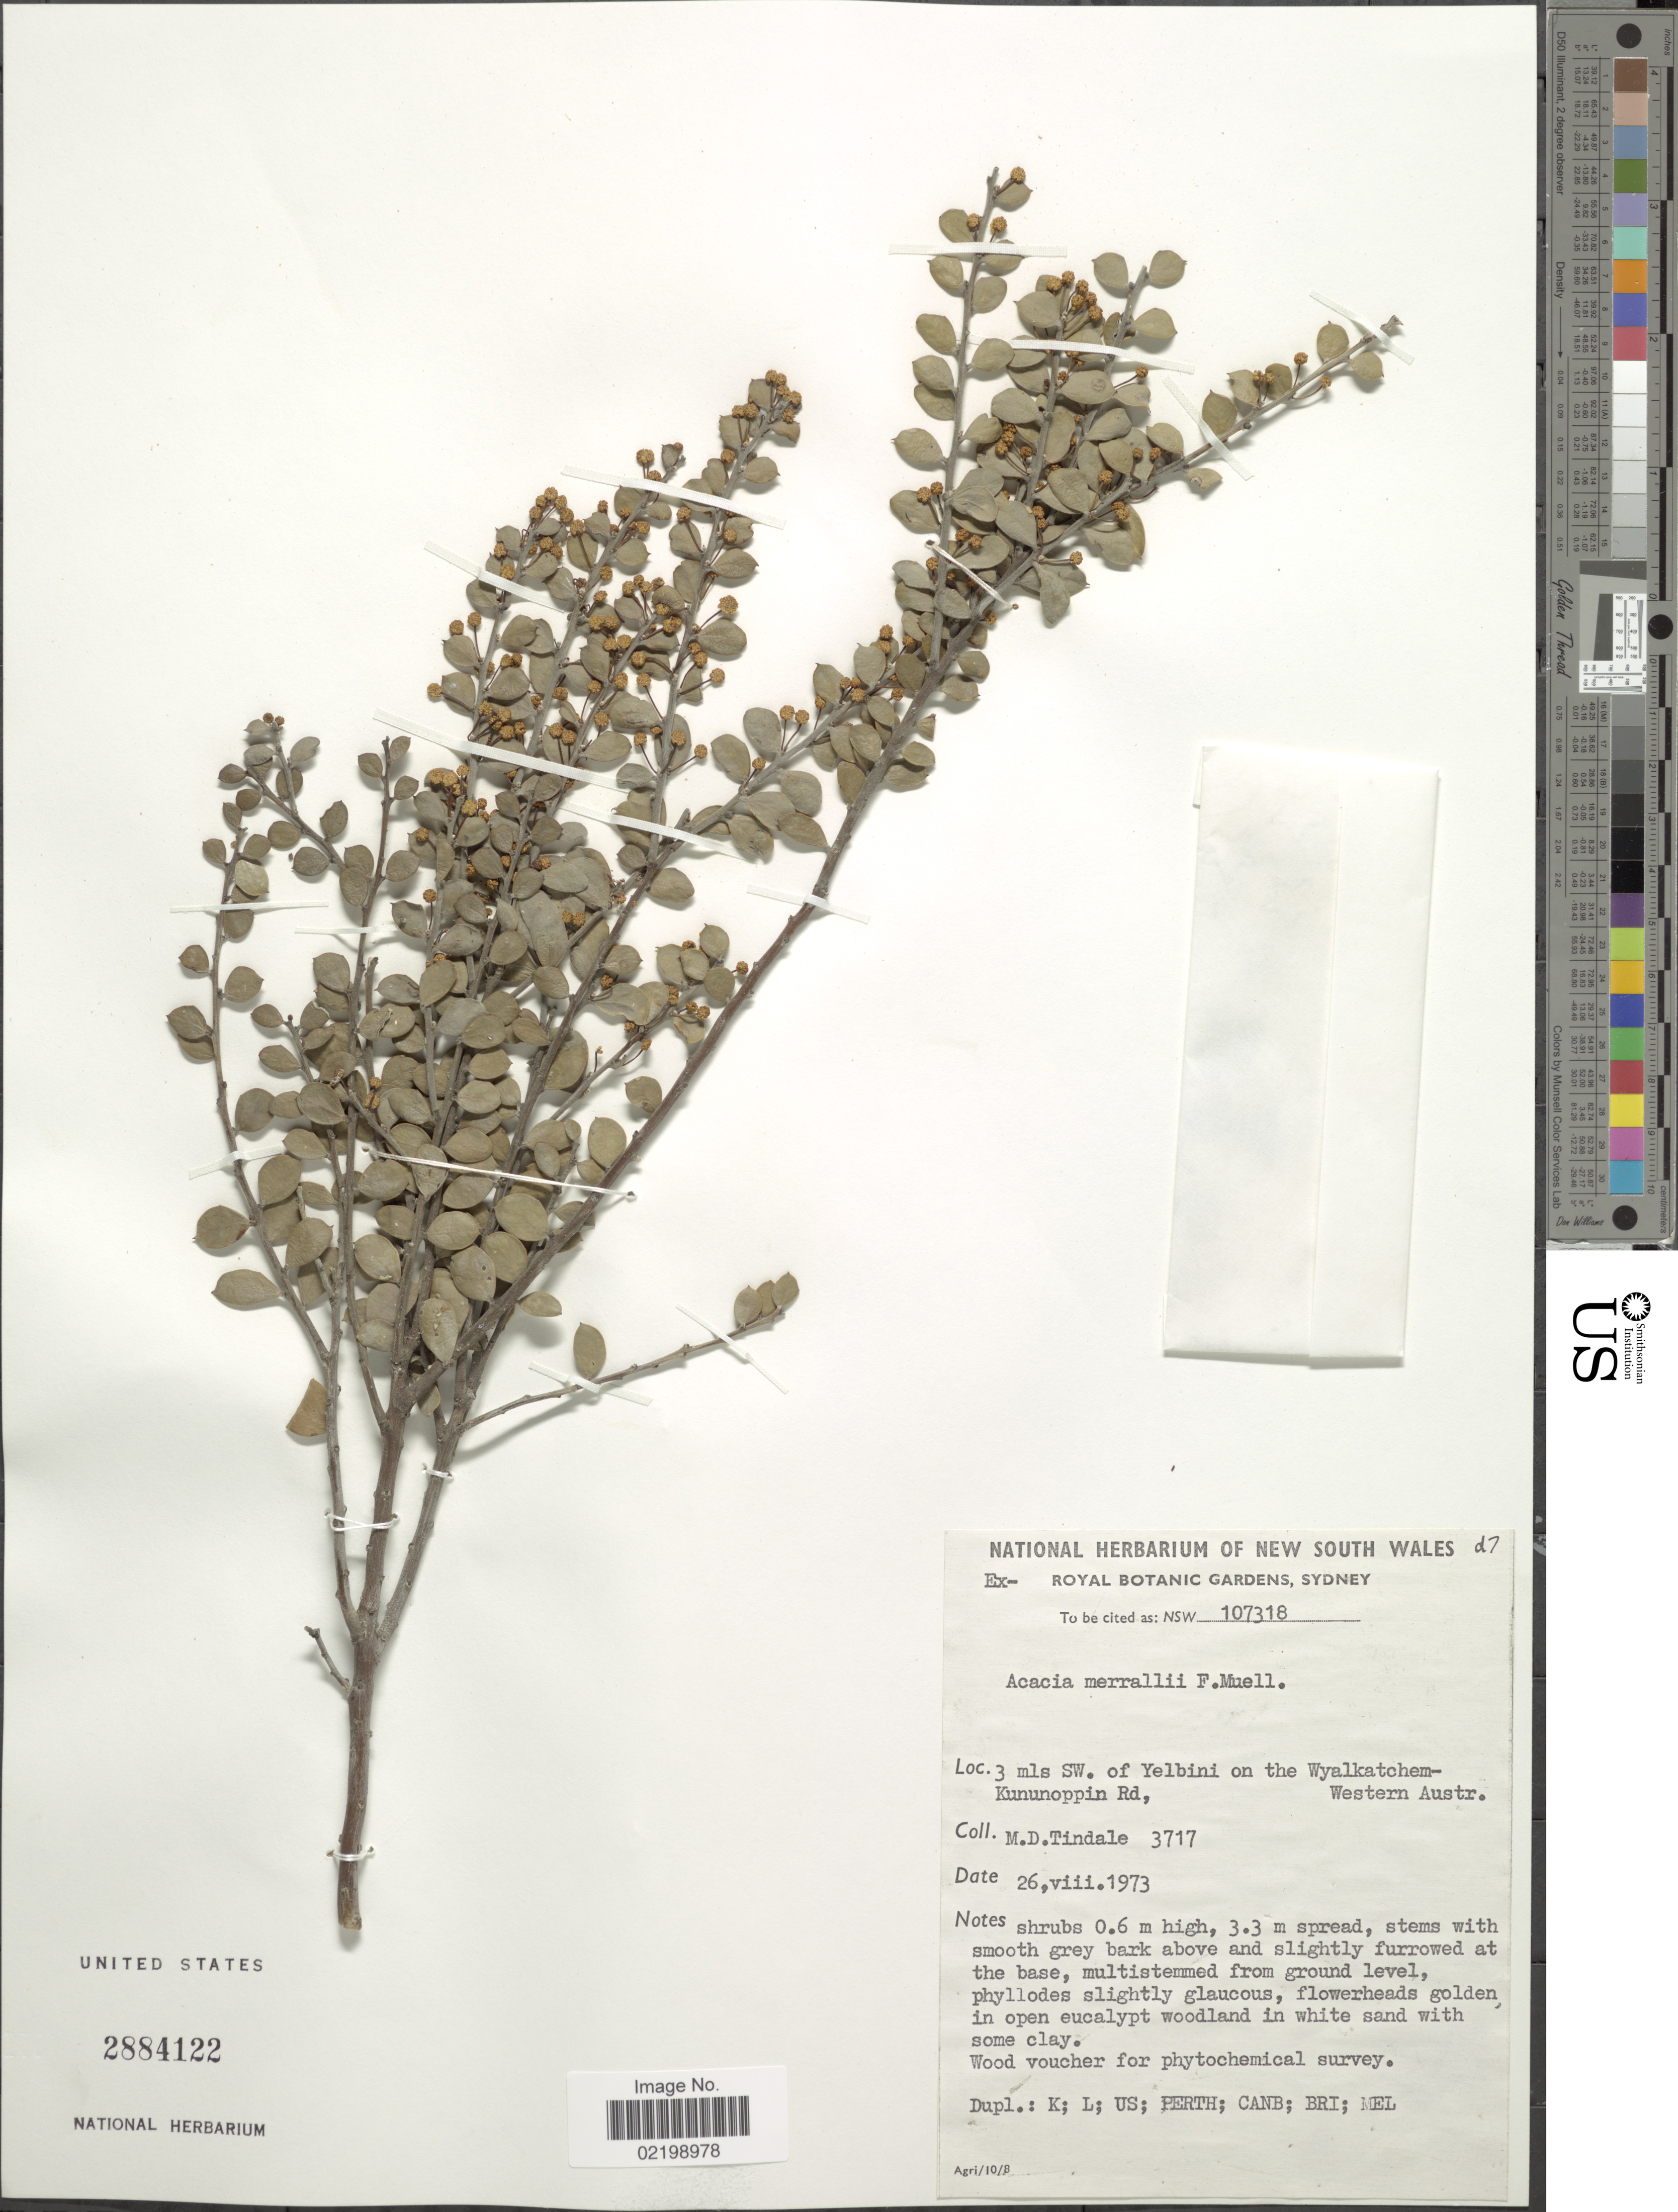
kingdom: Plantae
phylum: Tracheophyta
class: Magnoliopsida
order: Fabales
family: Fabaceae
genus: Acacia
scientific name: Acacia merrallii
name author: F. Muell.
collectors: M. D. Tindale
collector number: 3717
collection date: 1973-08-26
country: Australia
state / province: Western Australia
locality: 3 mls SW. of Yelbini on the Wyalkarchem-Kununoppin Rd, Western Austr.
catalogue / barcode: US 2884122